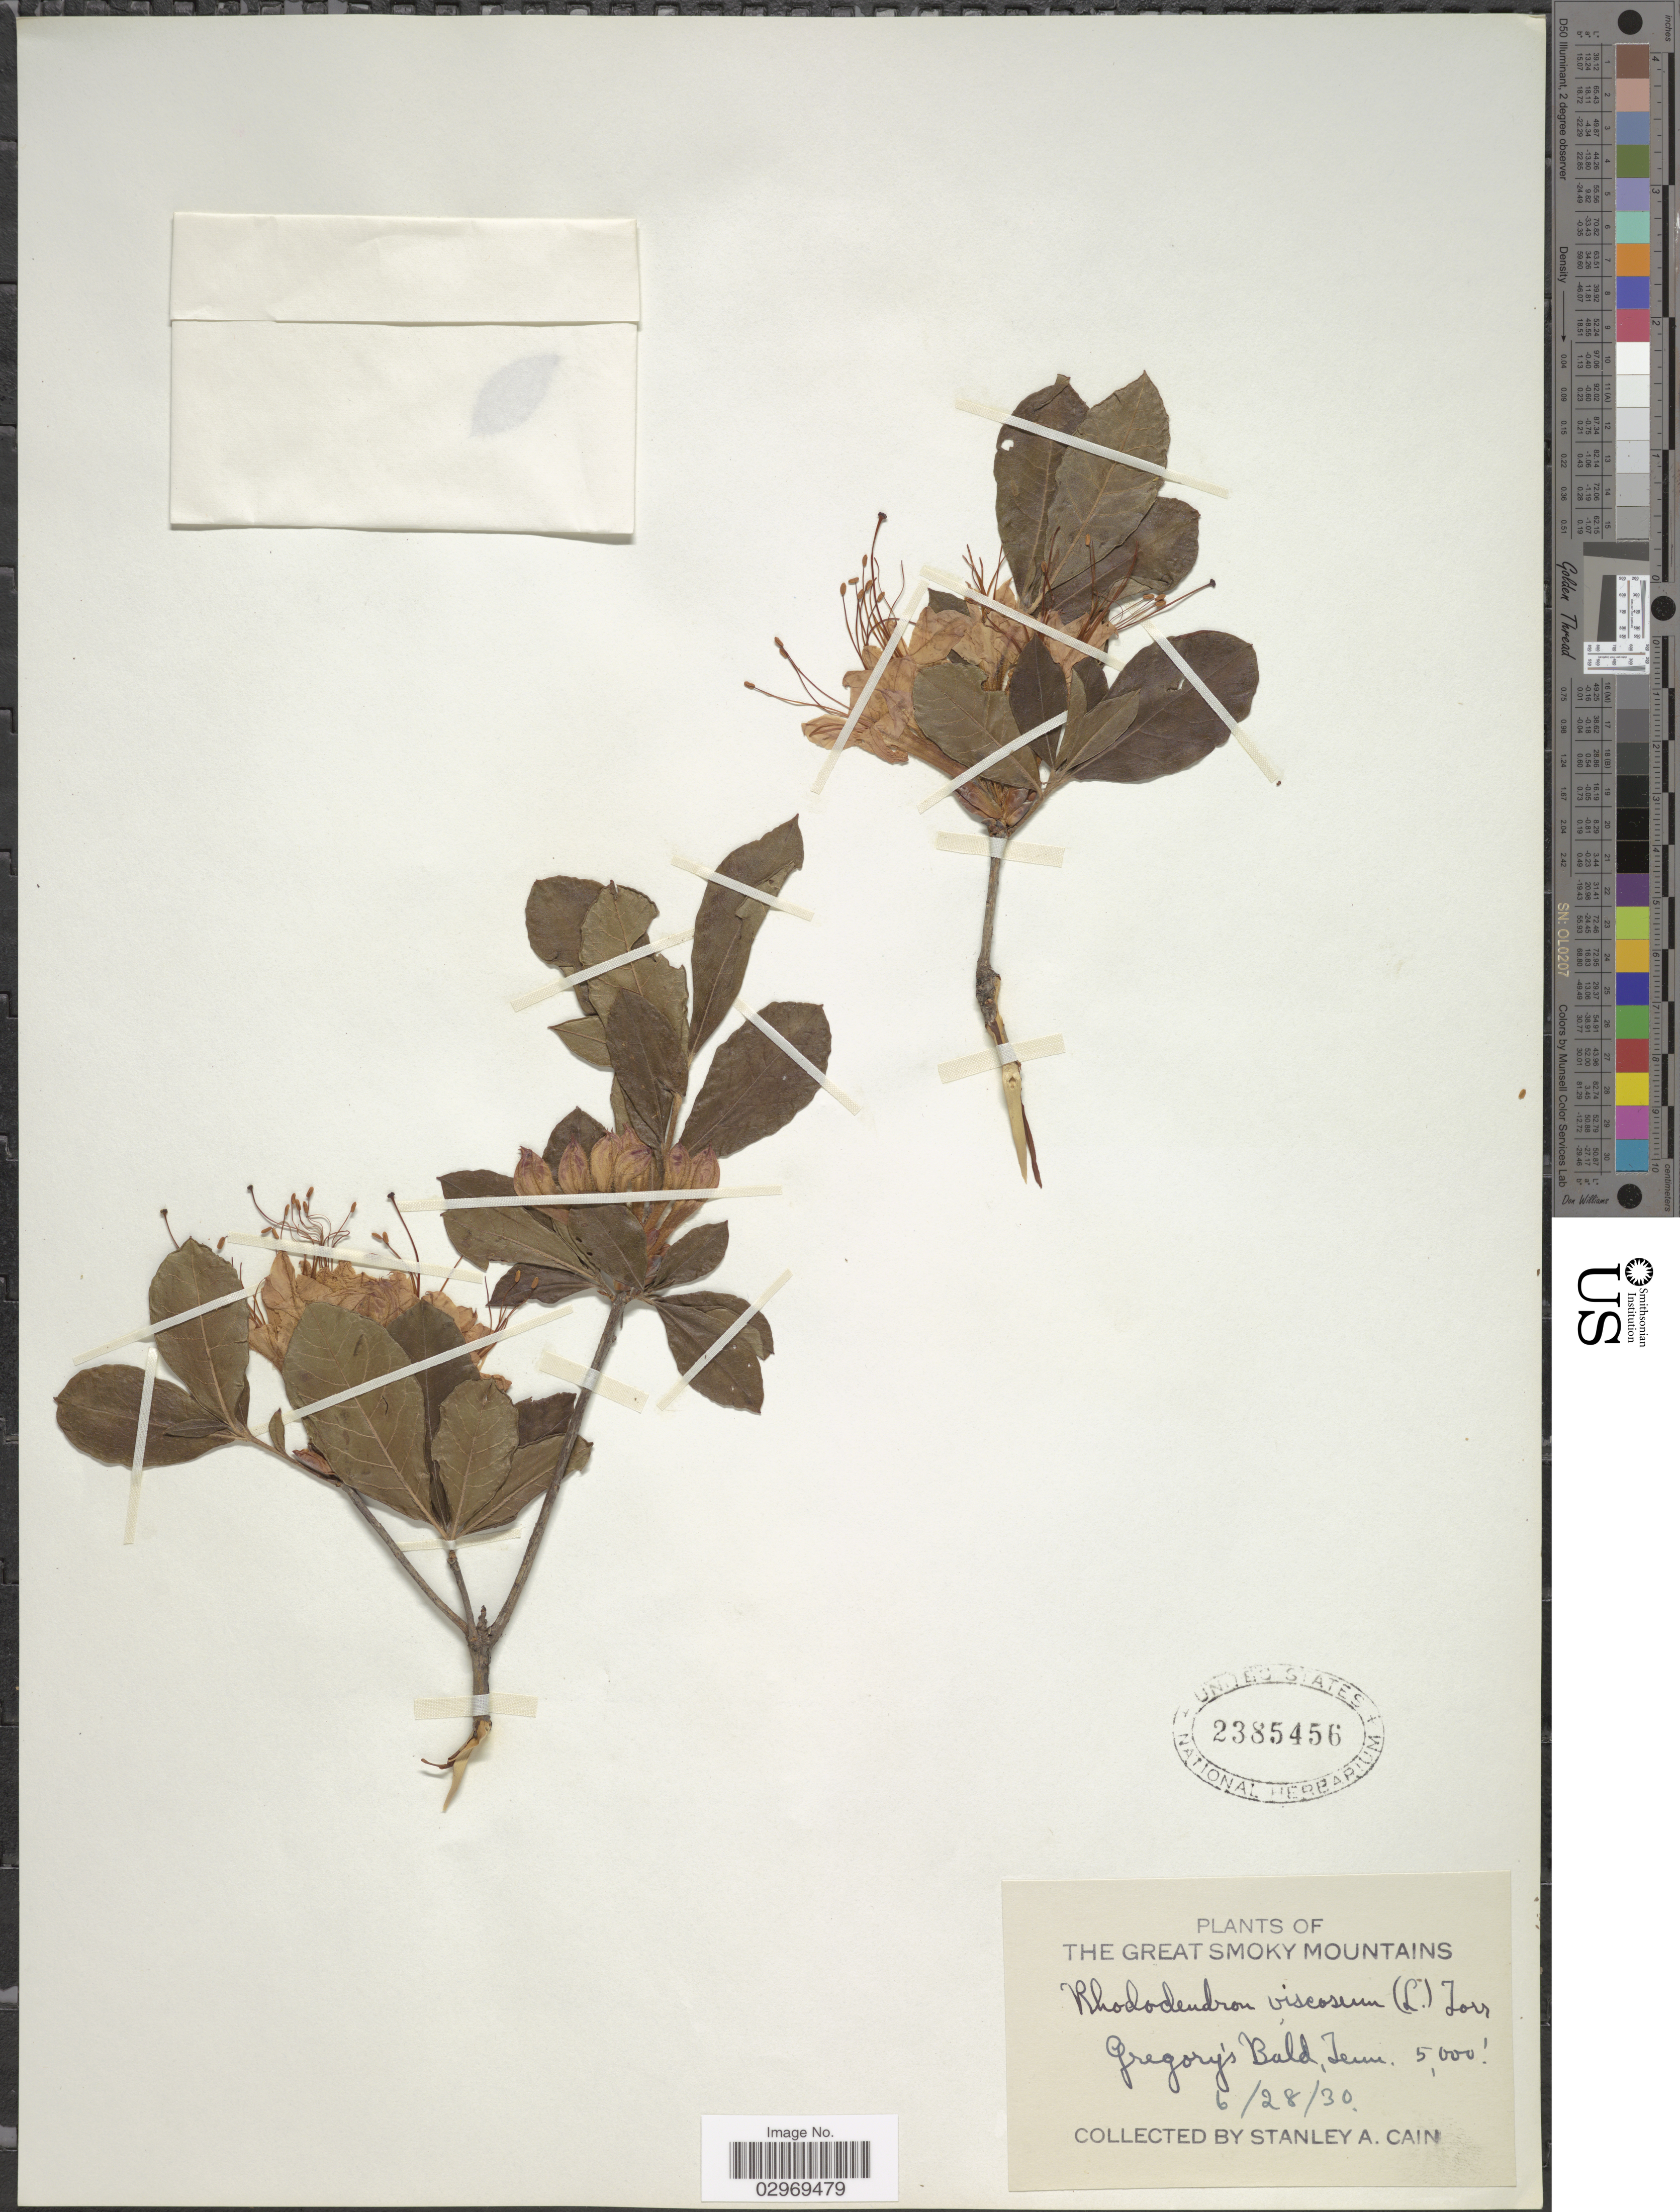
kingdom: Plantae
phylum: Tracheophyta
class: Magnoliopsida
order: Ericales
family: Ericaceae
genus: Rhododendron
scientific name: Rhododendron viscosum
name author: (L.) Torr.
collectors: S. Cain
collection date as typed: Transcribed d/m/y: 28/6/30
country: United States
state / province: Tennessee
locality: The Great Smoky Mountains, Gregory's Bald.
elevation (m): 1524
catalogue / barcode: US 2385456